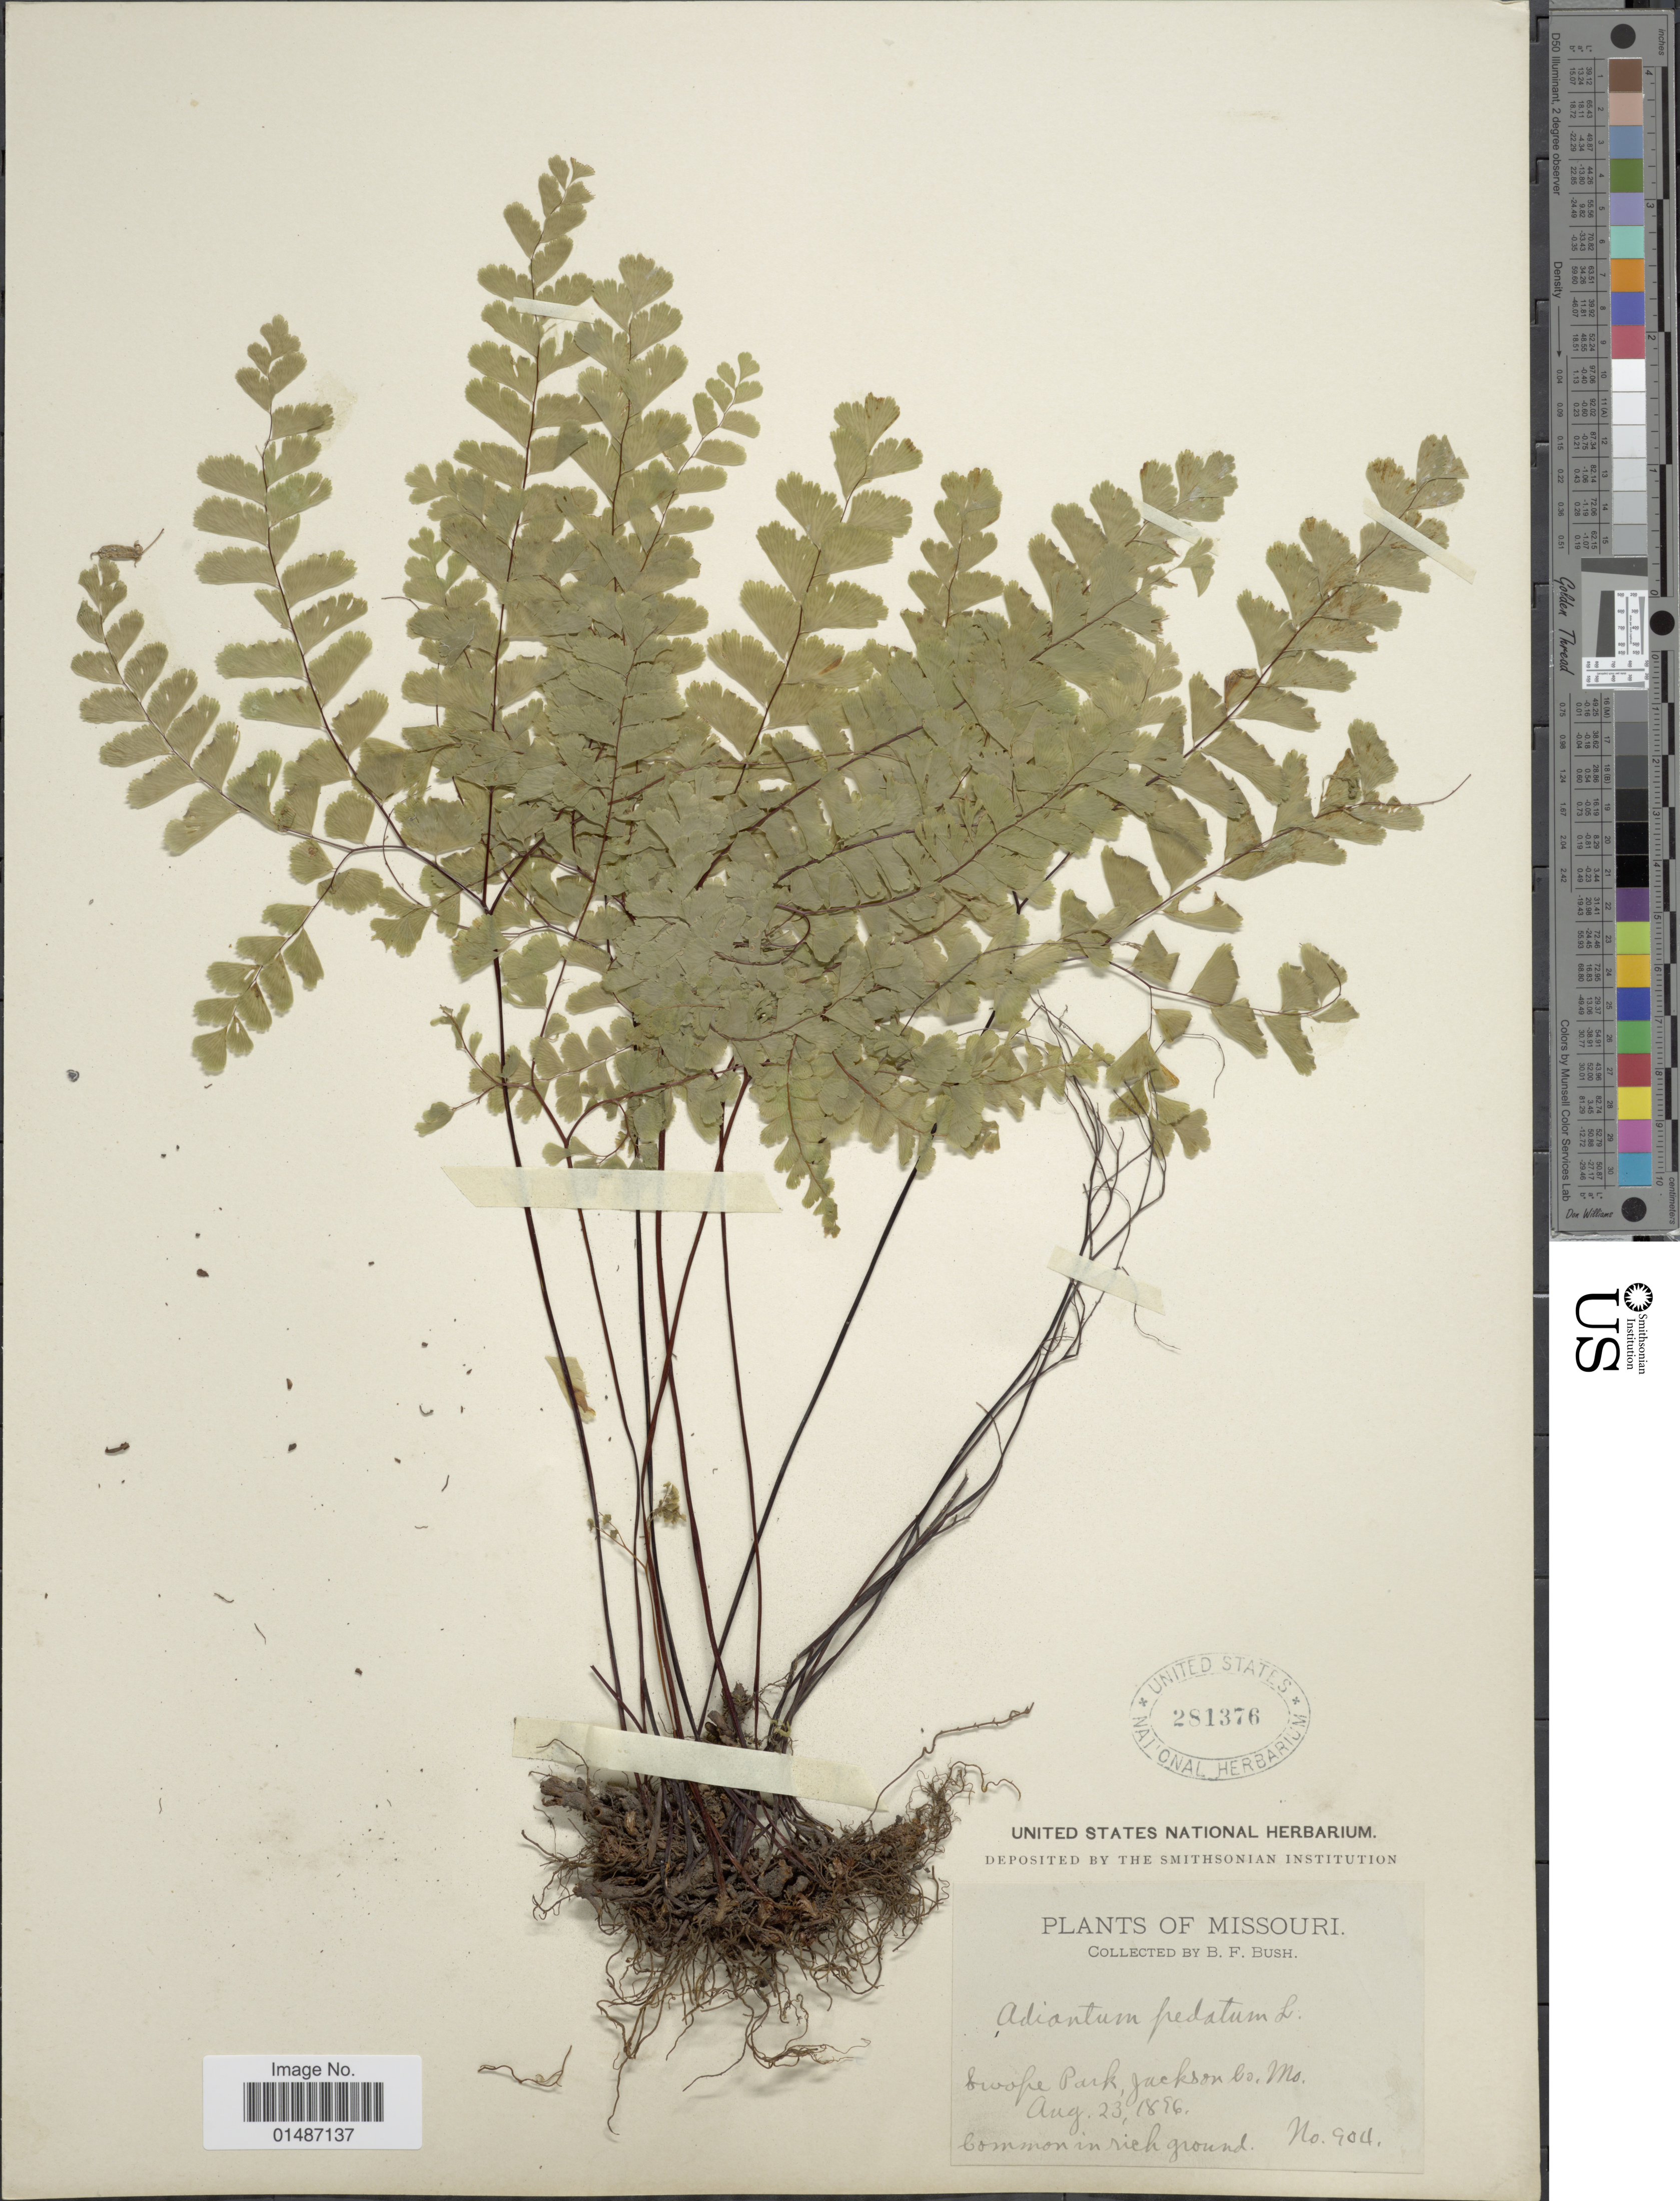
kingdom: Plantae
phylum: Tracheophyta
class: Polypodiopsida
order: Polypodiales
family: Pteridaceae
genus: Adiantum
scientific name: Adiantum pedatum var. pedatum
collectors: B. F. Bush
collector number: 904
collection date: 1896-08-23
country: United States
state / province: Missouri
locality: Swape Park, Jackson Co.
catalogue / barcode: US 281376